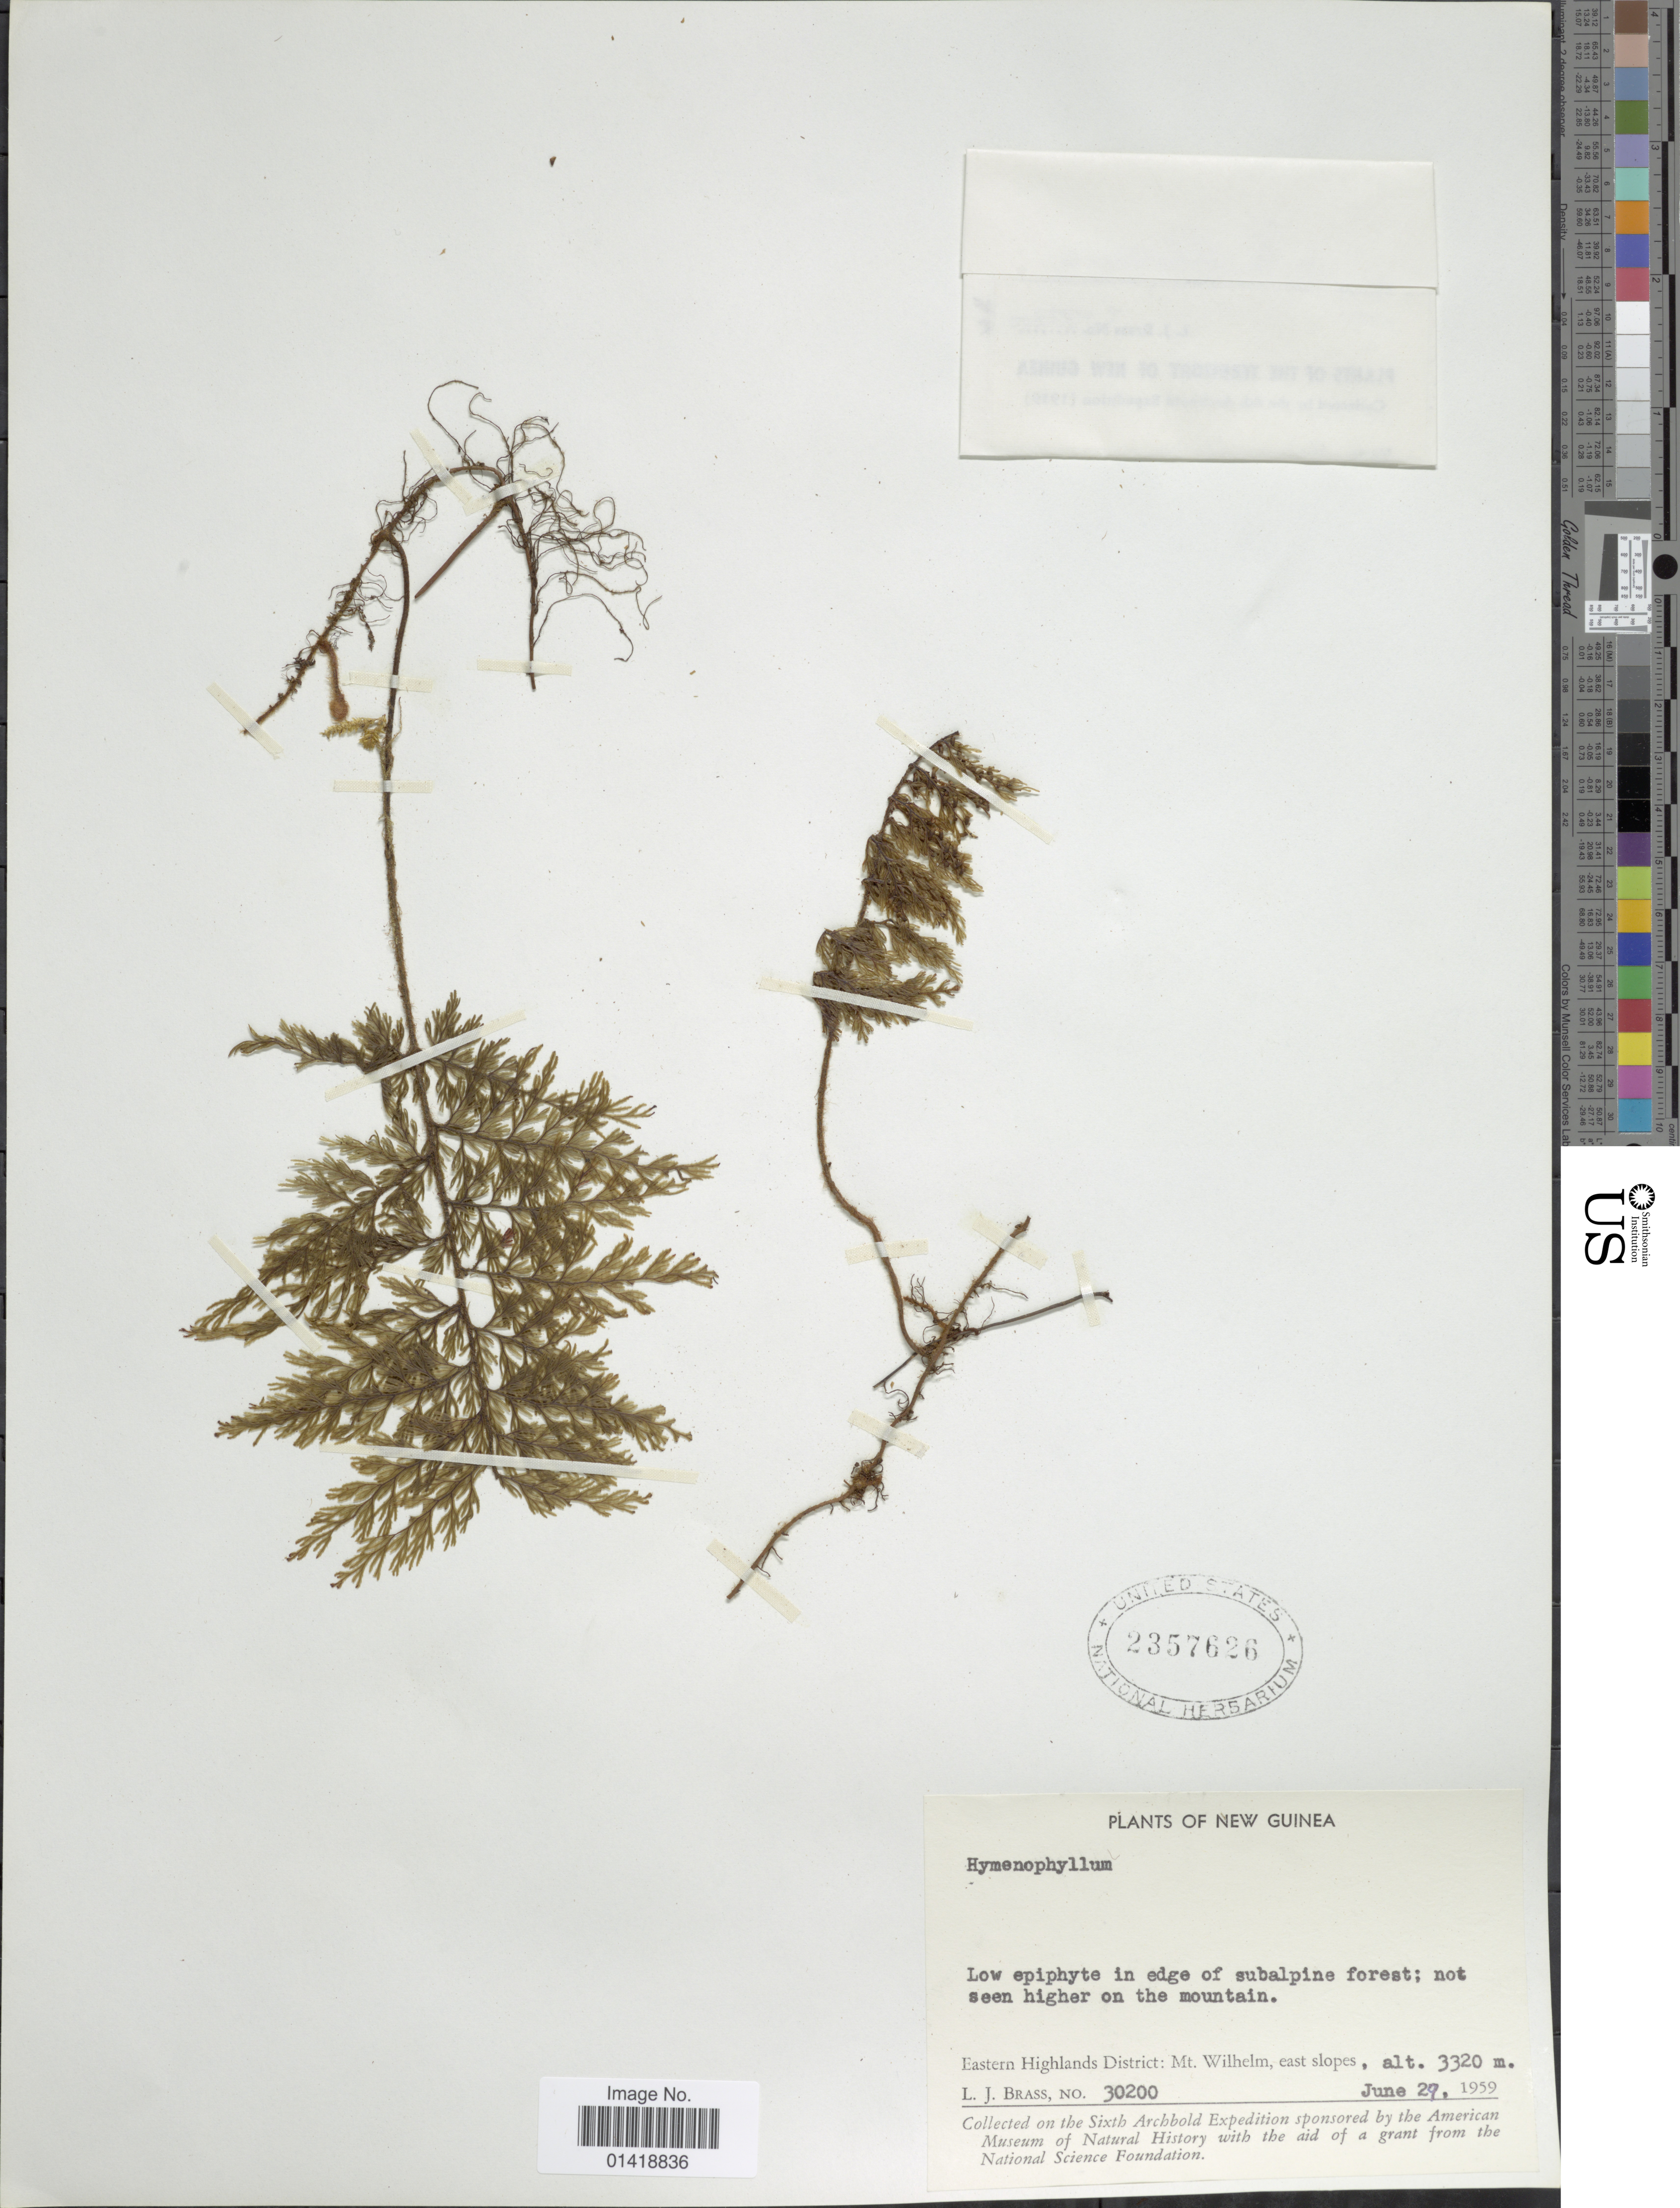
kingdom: Plantae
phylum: Tracheophyta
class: Polypodiopsida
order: Hymenophyllales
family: Hymenophyllaceae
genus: Hymenophyllum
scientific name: Hymenophyllum sp.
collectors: L. J. Brass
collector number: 30200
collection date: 1959-06-29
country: Papua New Guinea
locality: New Guinea. Eastern Highlands District: Mt. Wilhelm, east slopes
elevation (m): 3320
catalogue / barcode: US 2357626